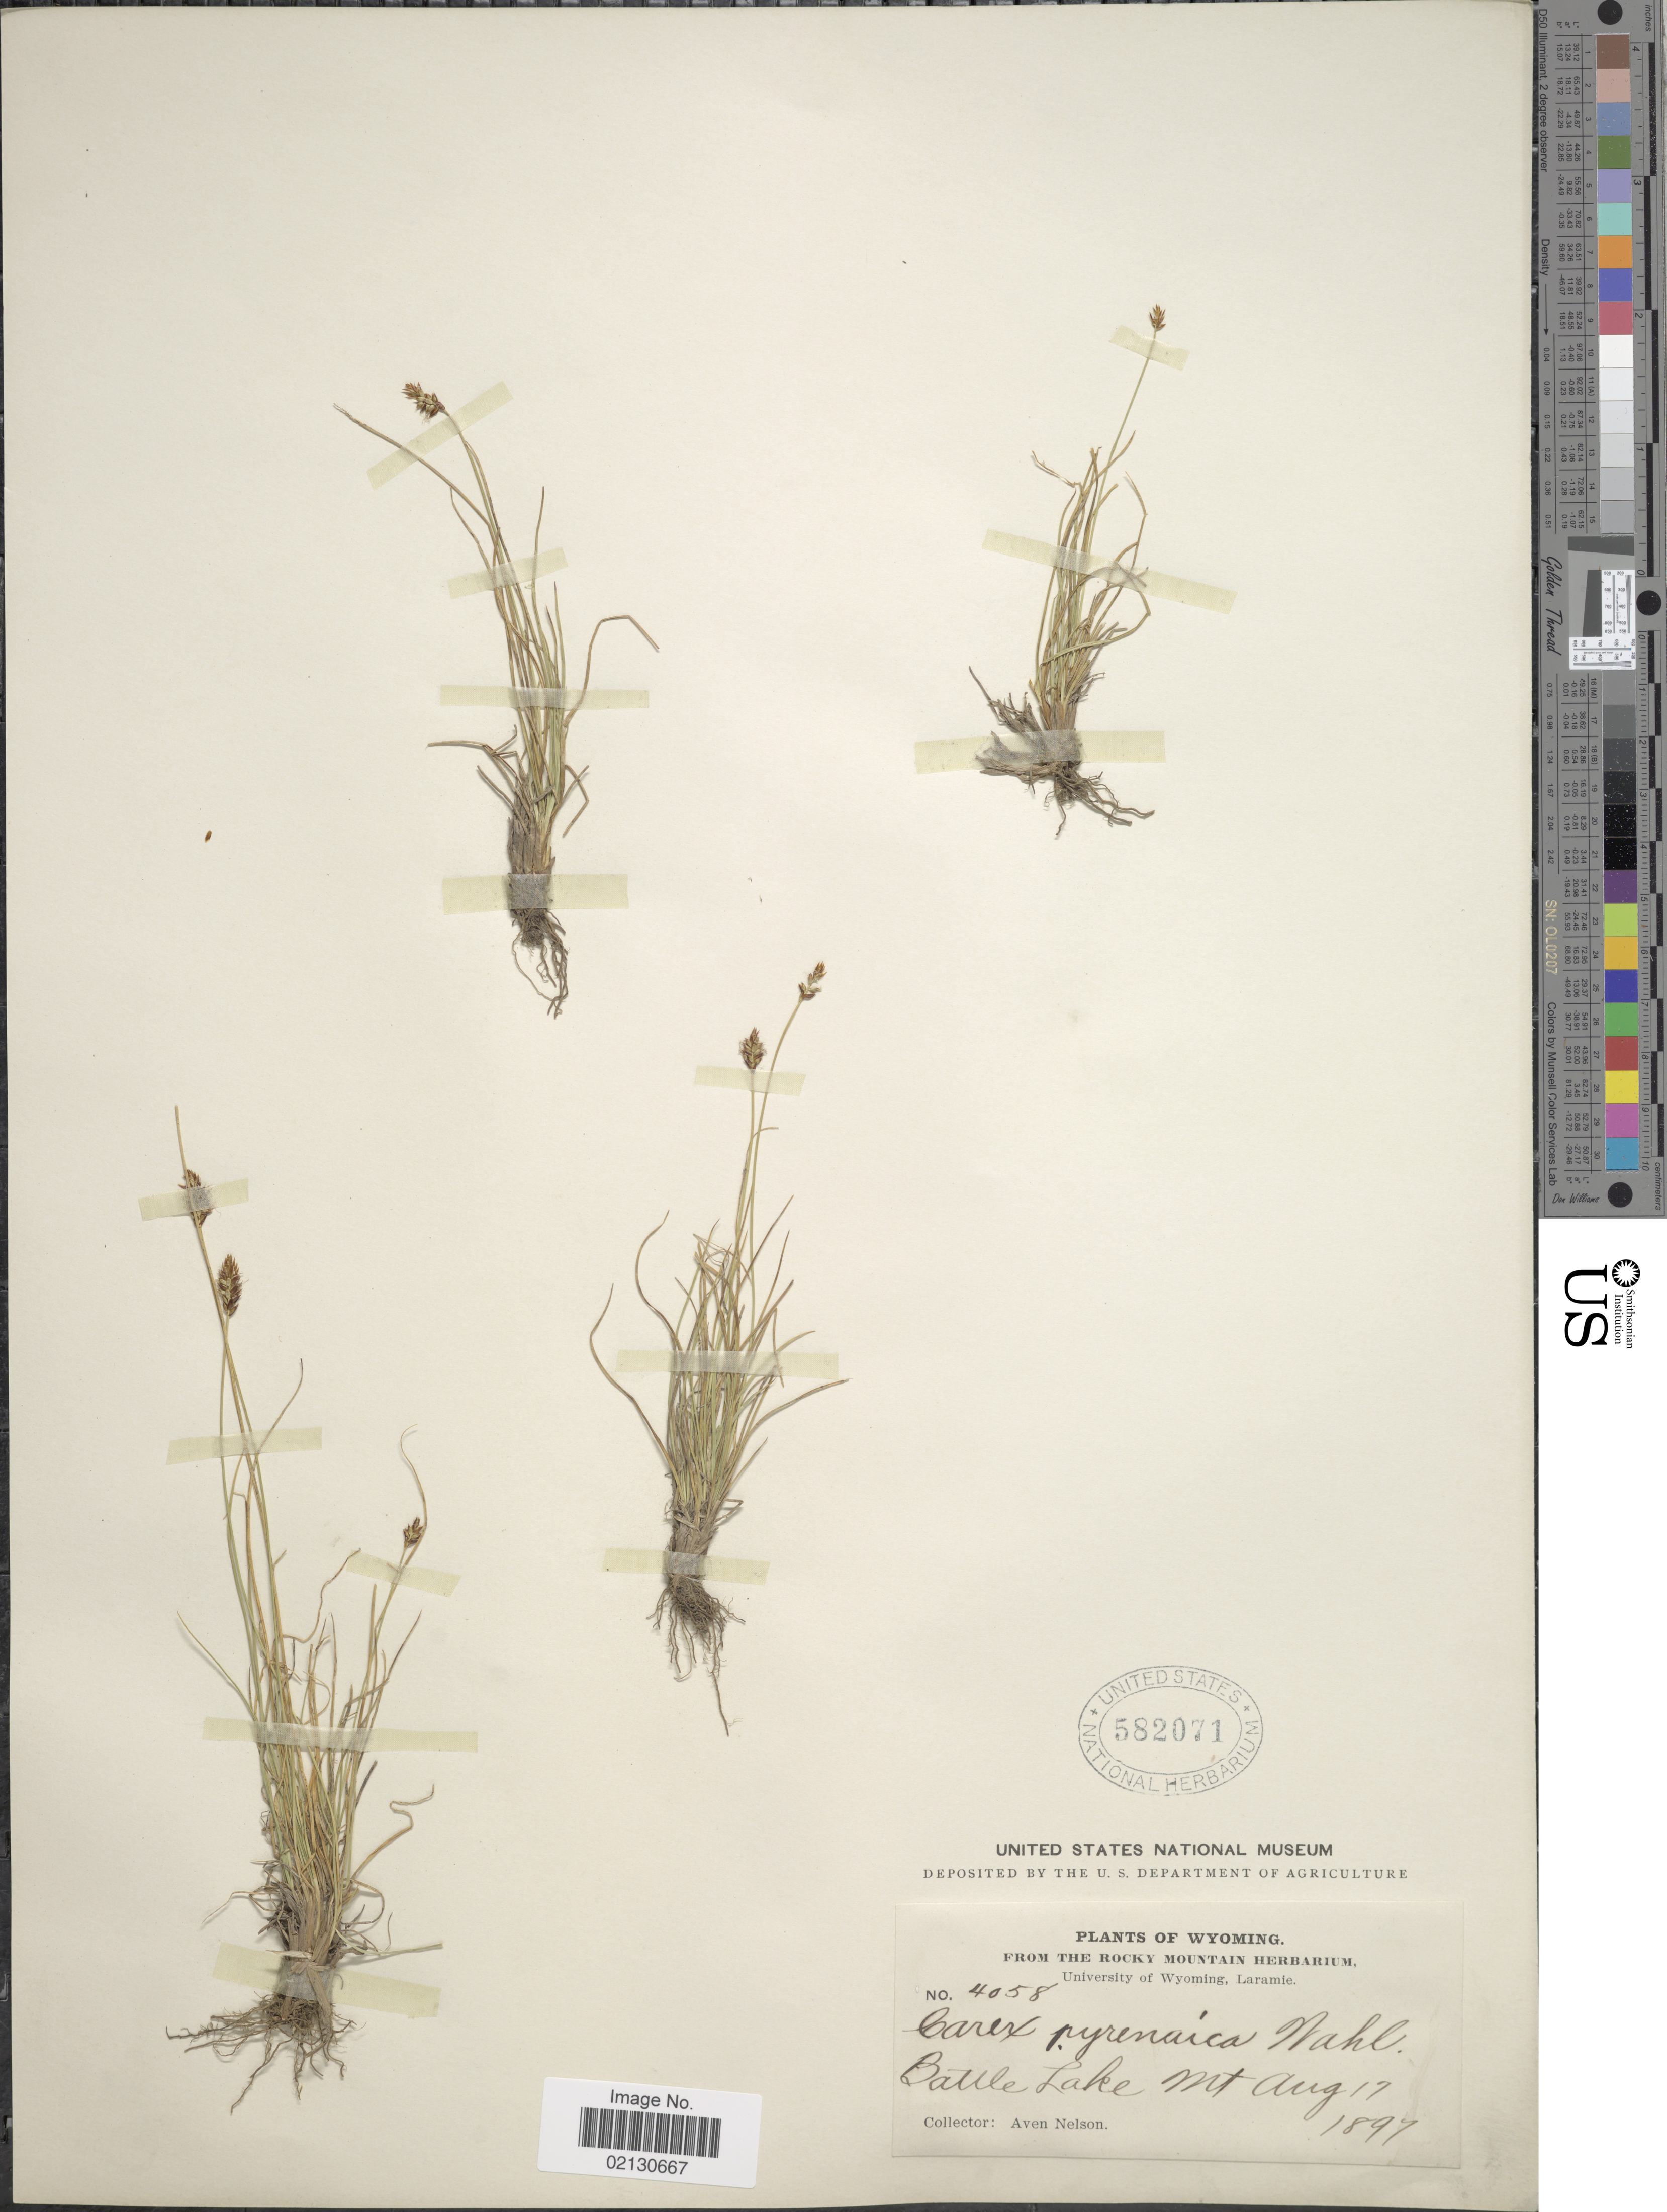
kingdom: Plantae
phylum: Tracheophyta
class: Liliopsida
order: Poales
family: Cyperaceae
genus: Carex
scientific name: Carex micropoda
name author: C.A. Mey.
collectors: A. Nelson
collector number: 4058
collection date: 1897-08-17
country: United States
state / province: Wyoming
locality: Battle Lake Mt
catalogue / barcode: US 582071